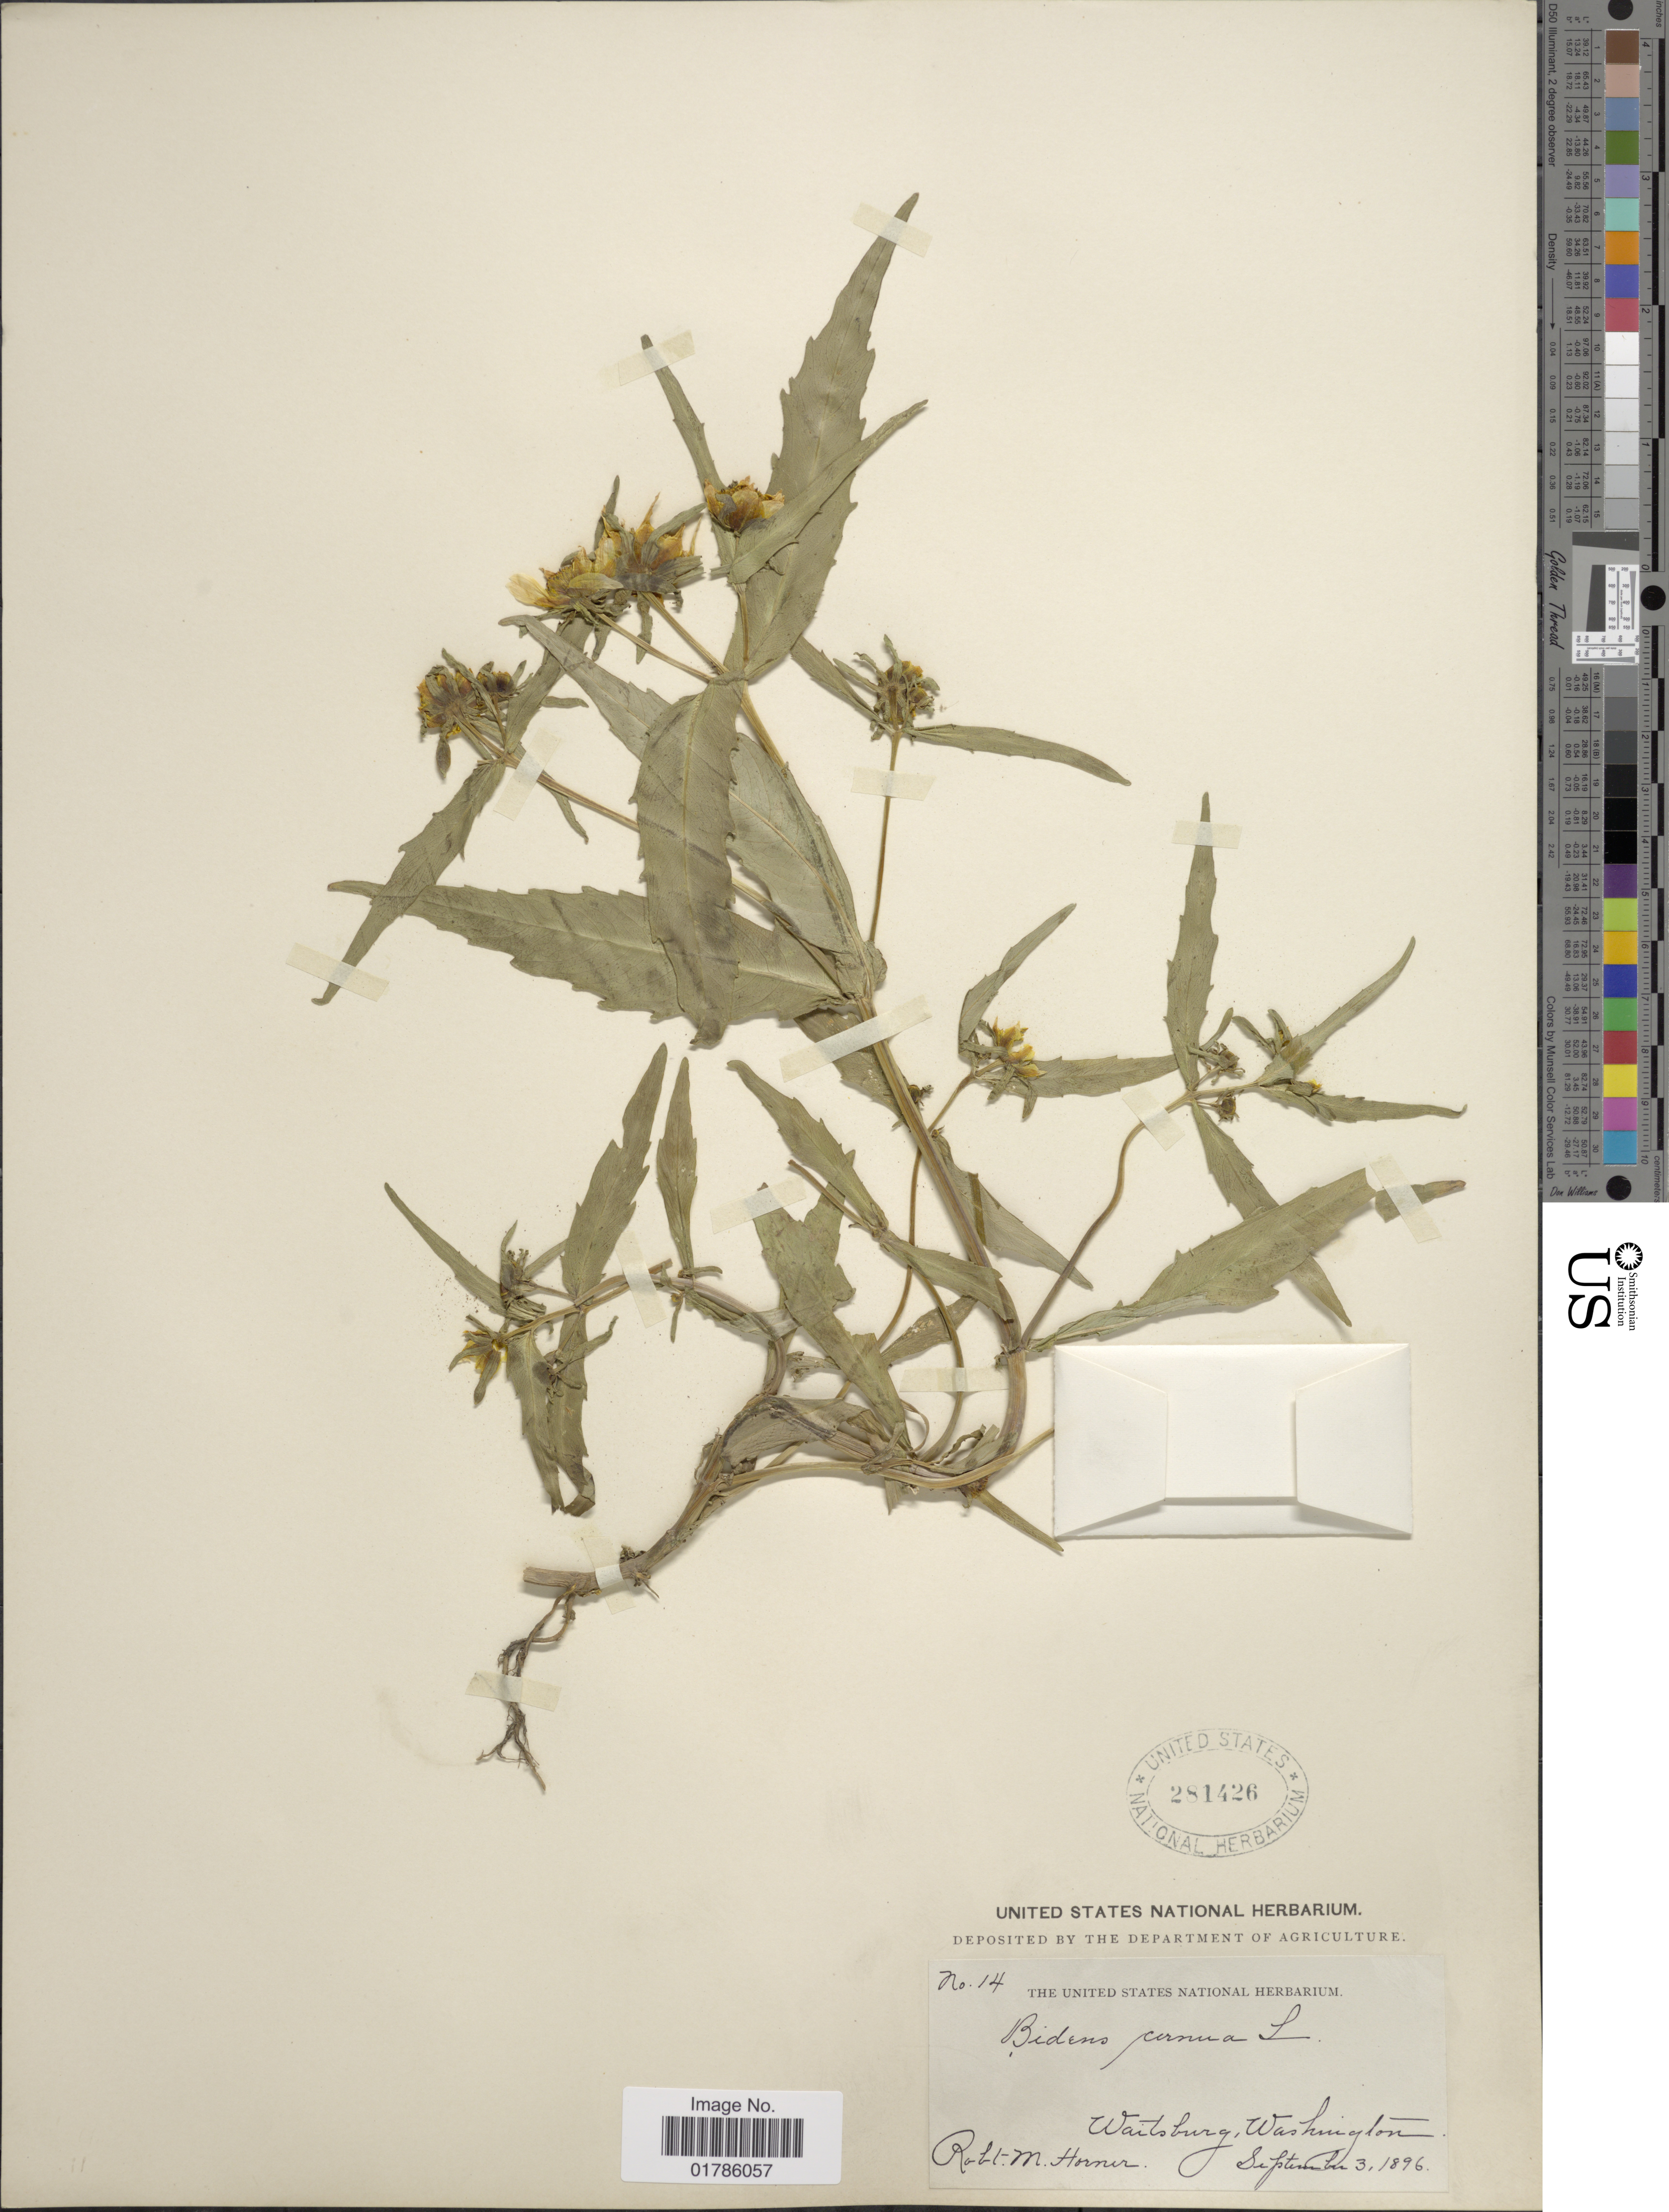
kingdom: Plantae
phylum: Tracheophyta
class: Magnoliopsida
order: Asterales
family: Asteraceae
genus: Bidens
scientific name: Bidens cernua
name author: L.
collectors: R. Horner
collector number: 14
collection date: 1896-09-03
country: United States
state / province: Washington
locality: Waitsburg, Washington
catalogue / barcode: US 281426